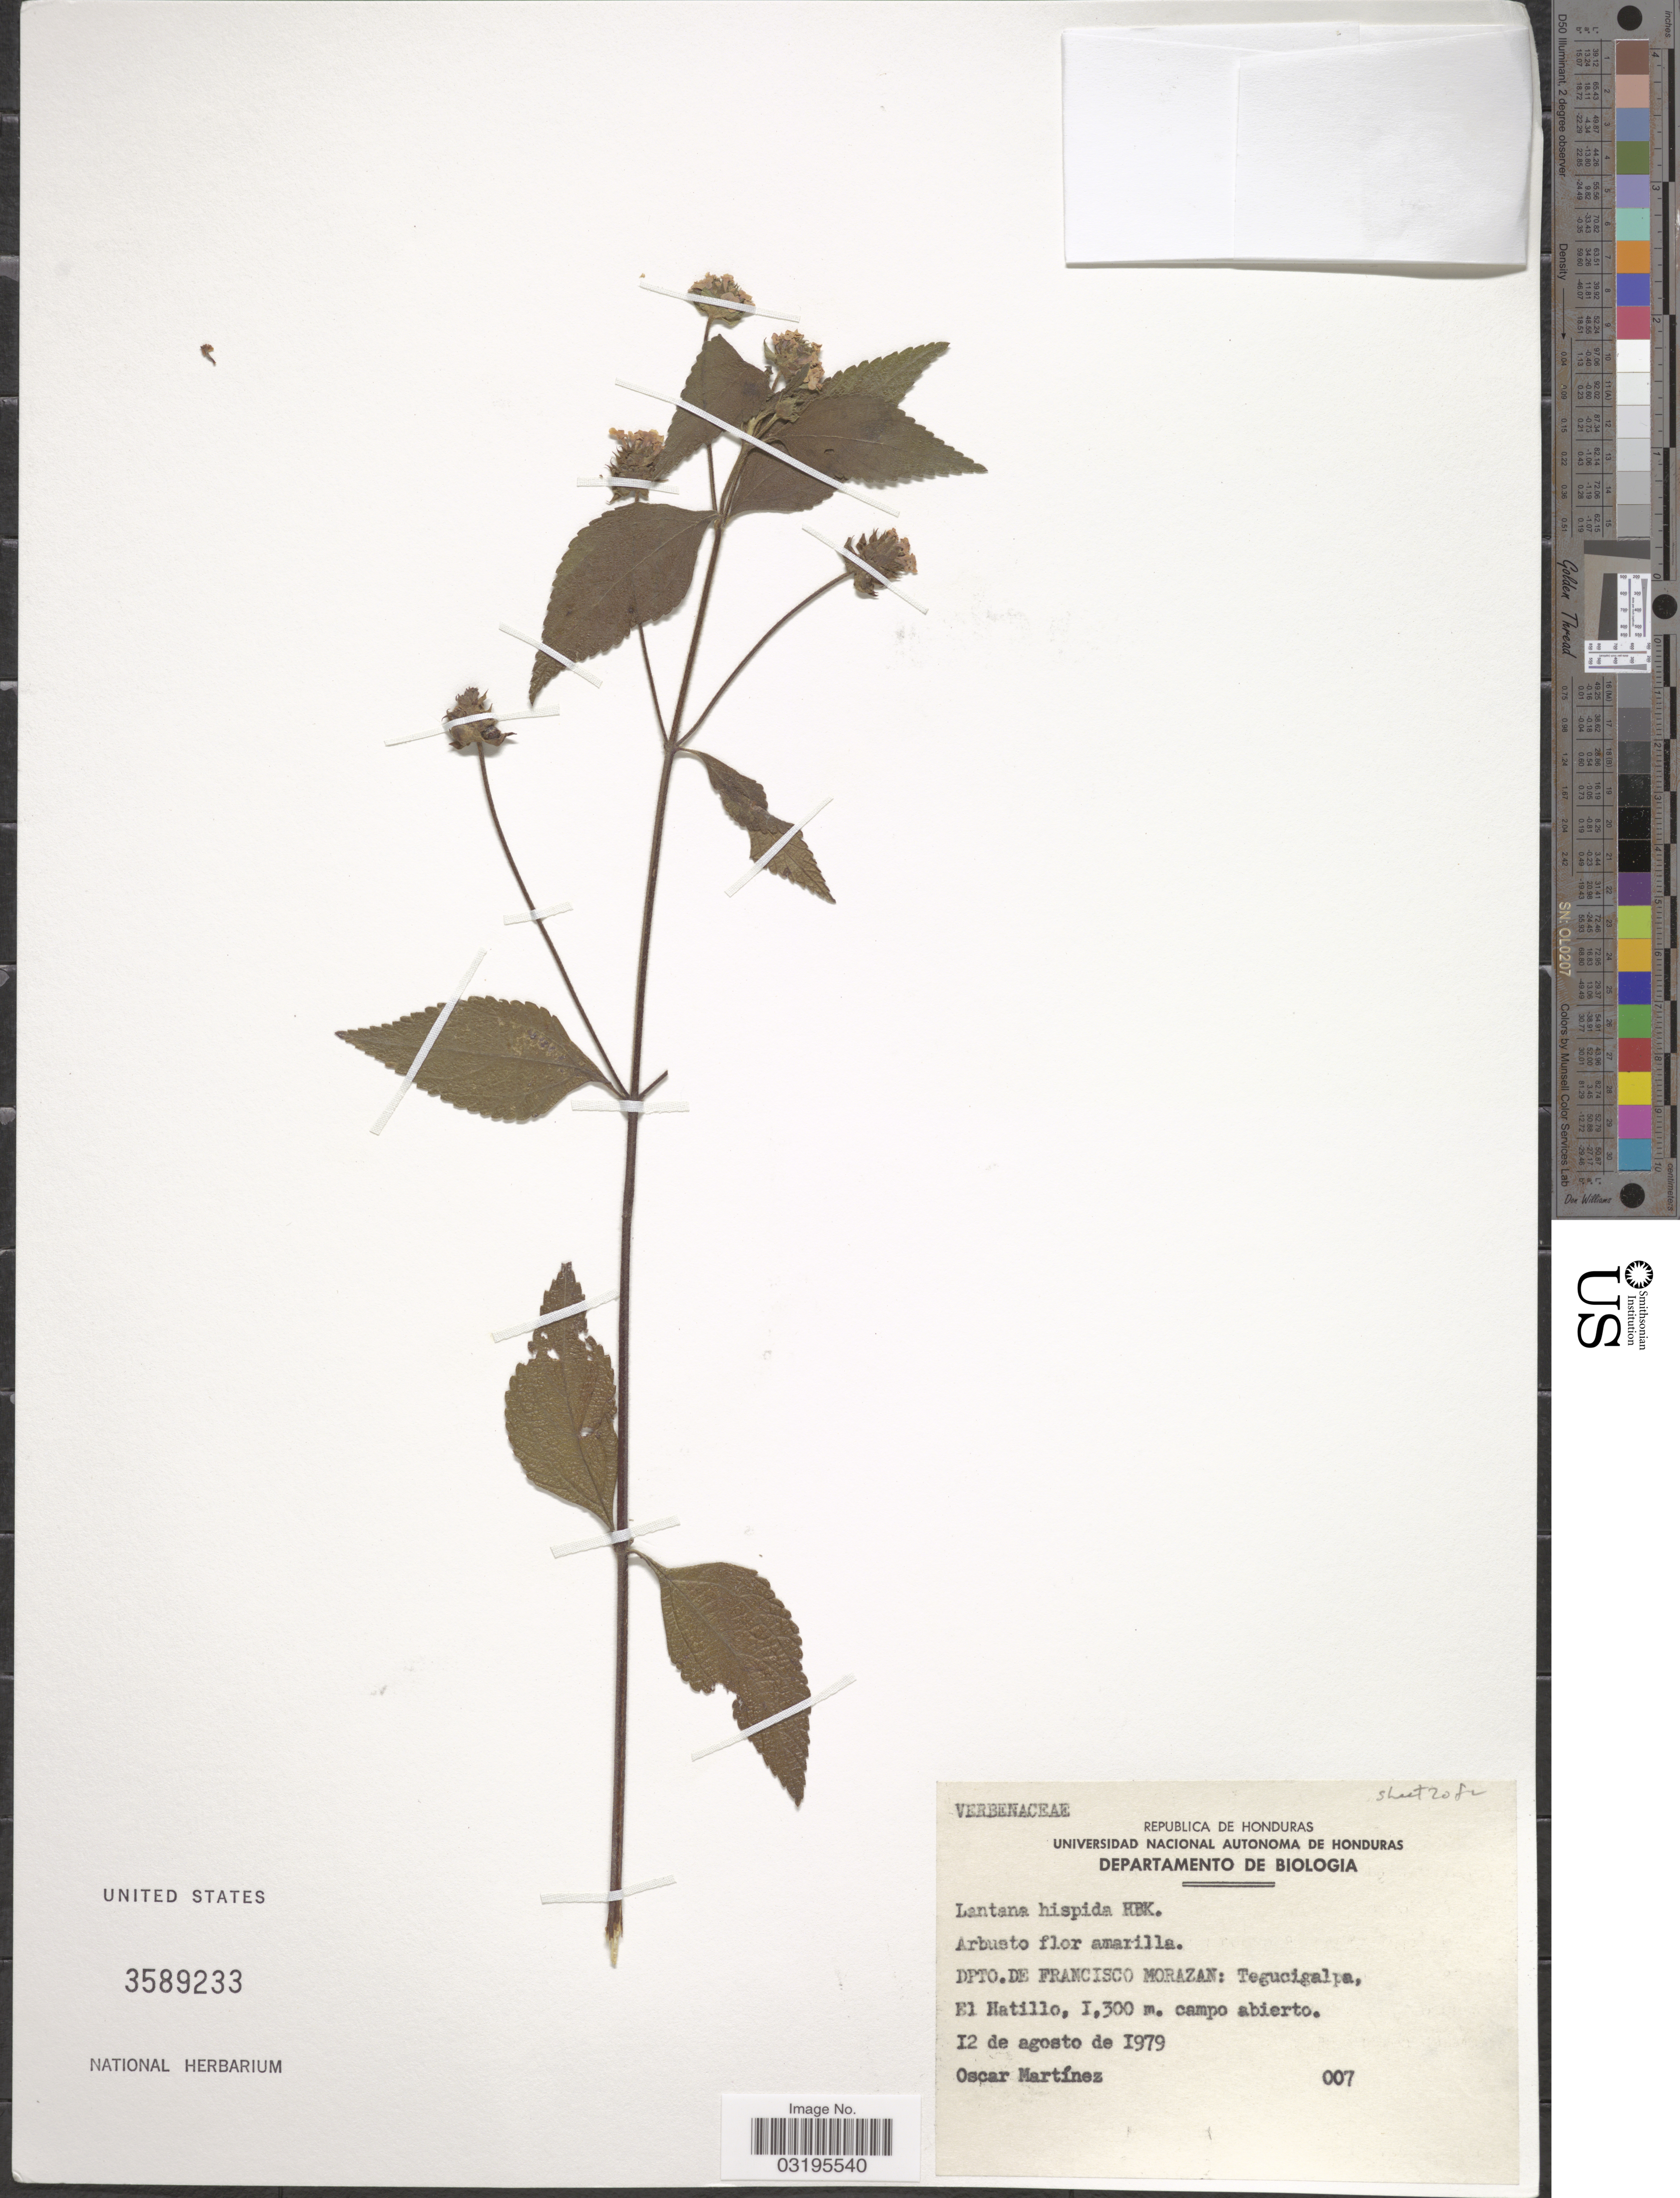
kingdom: Plantae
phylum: Tracheophyta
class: Magnoliopsida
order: Lamiales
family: Verbenaceae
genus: Lantana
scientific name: Lantana hispida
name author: Kunth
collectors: O. Martínez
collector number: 007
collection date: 1979-08-12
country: Honduras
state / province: Fco. Morazán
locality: Dpto. Francisco Morazan: Tegucigalpa, El Hatillo.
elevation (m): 1300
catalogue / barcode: US 3589233